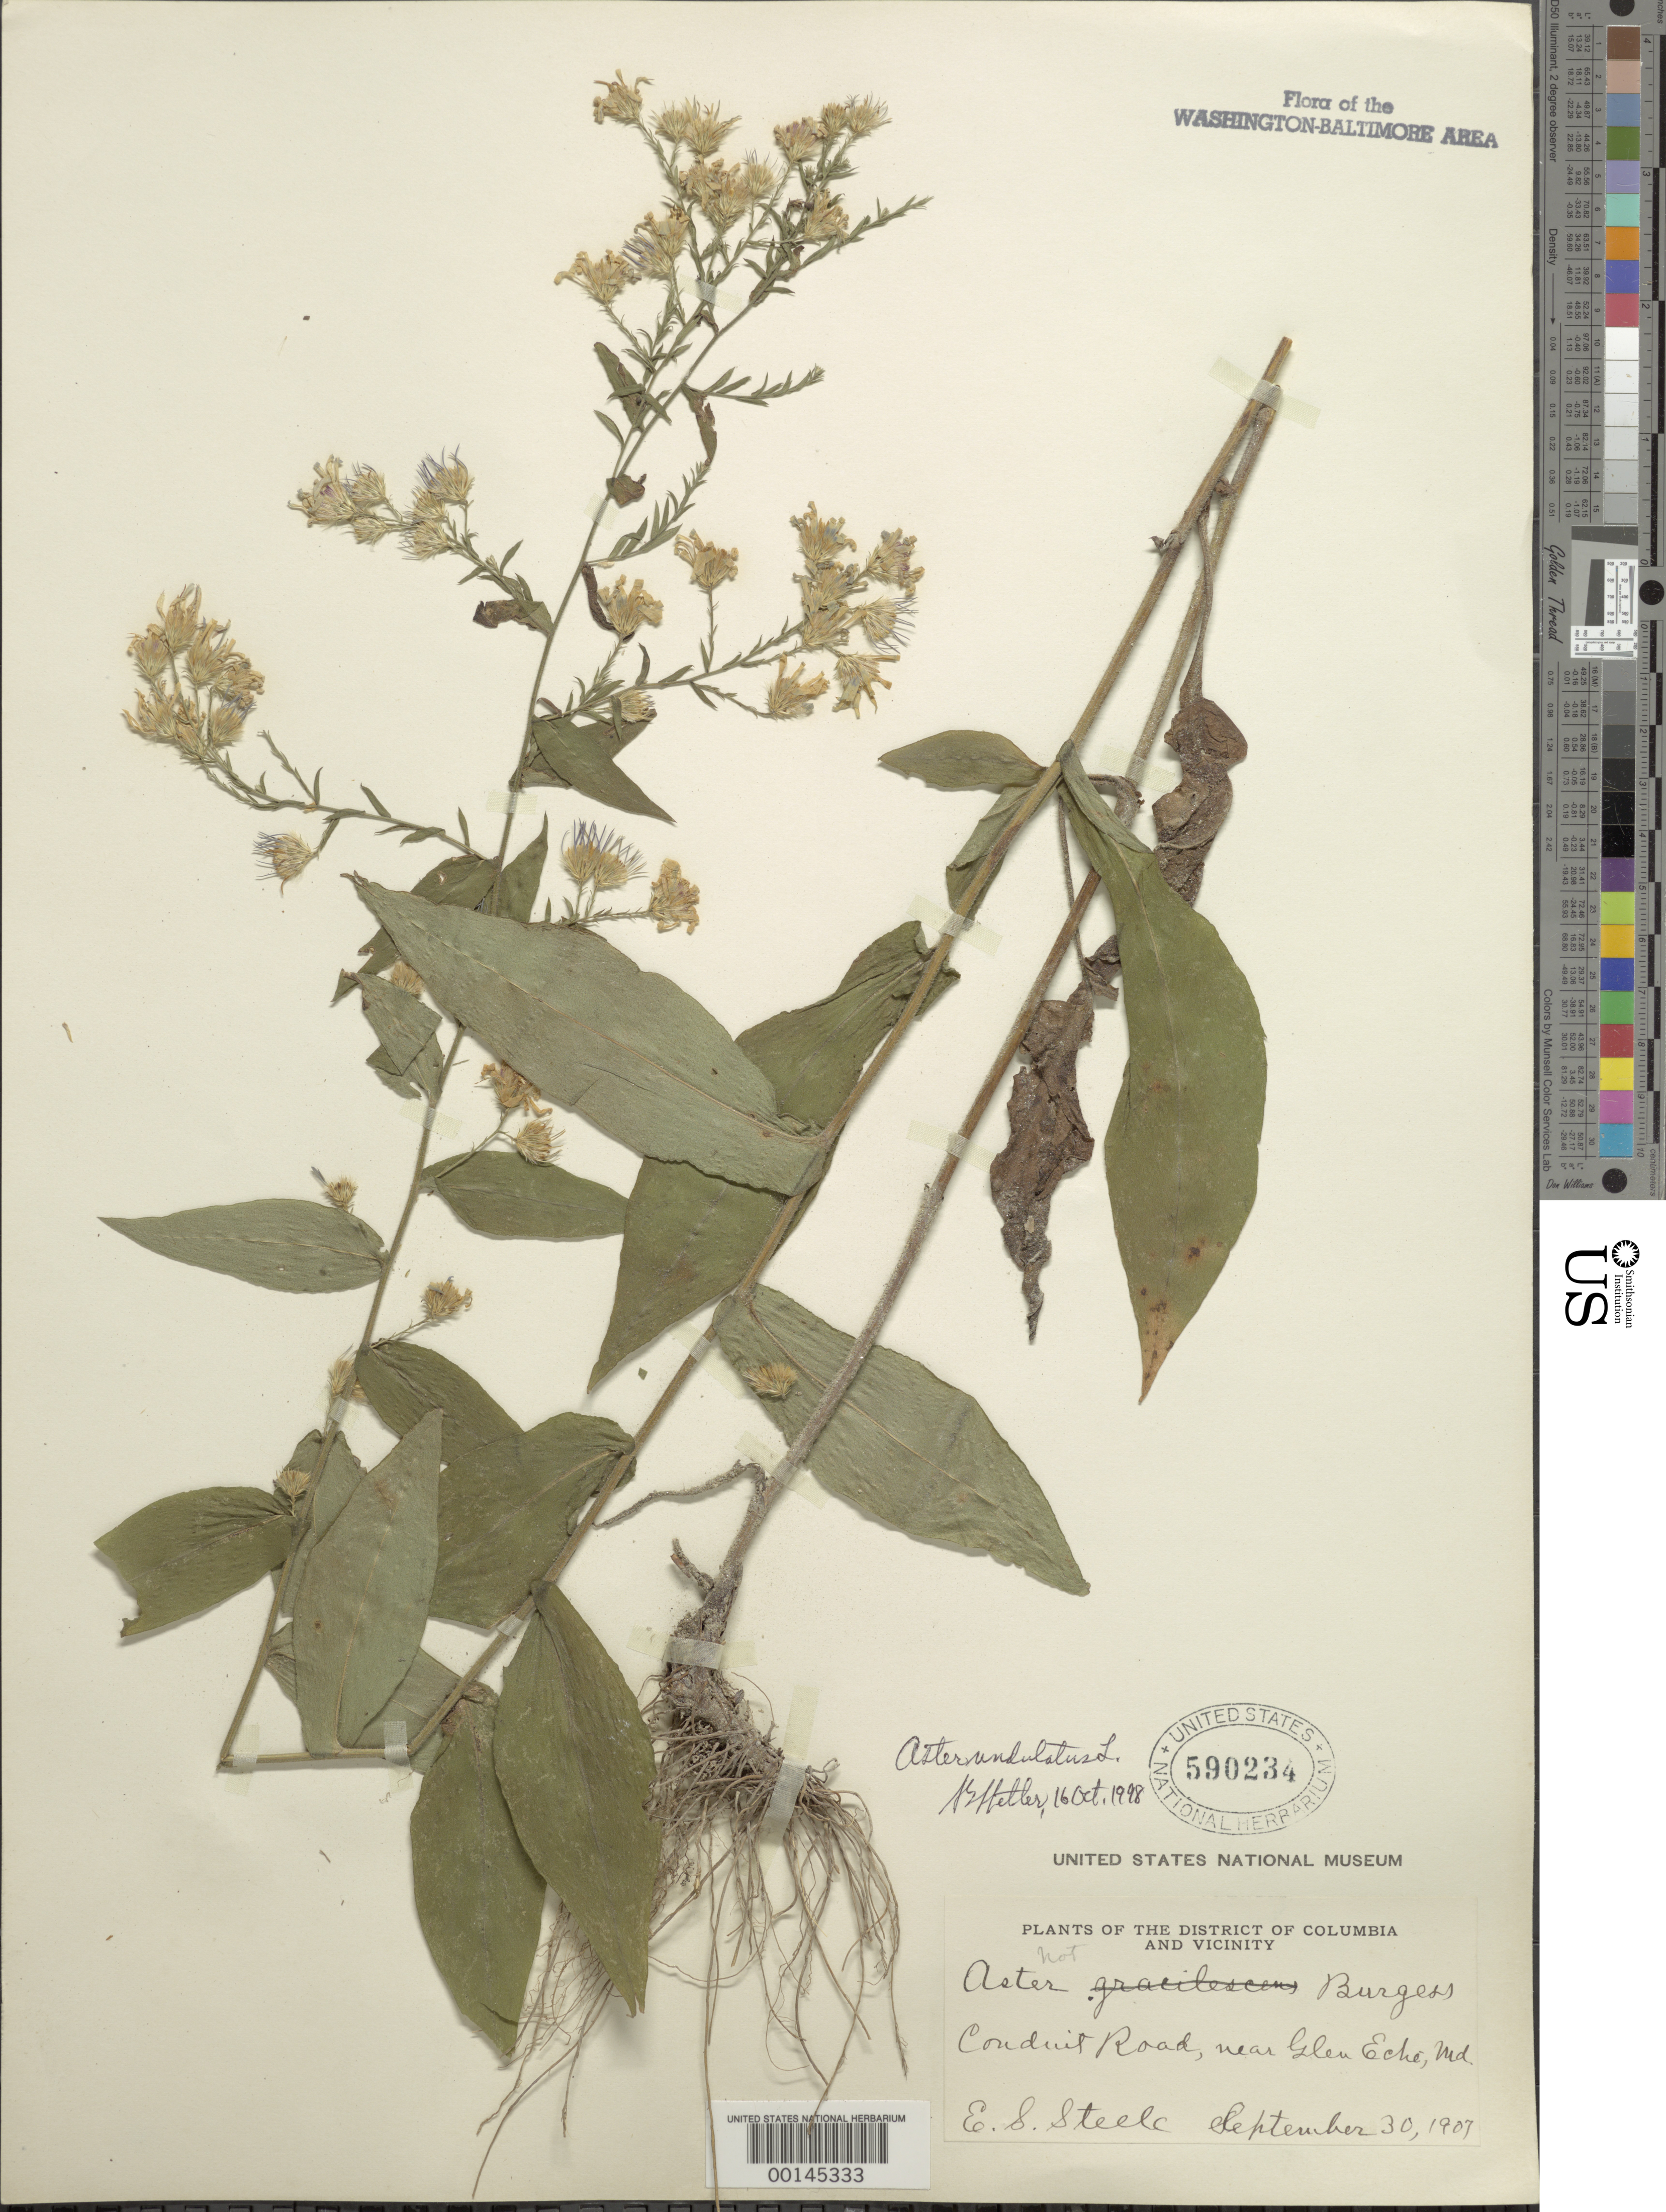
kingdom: Plantae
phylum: Tracheophyta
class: Magnoliopsida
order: Asterales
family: Asteraceae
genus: Symphyotrichum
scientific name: Symphyotrichum undulatum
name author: (L.) G.L. Nesom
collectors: E. Steele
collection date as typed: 30 Sep 1907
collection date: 1907-09-30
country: United States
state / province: Maryland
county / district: Montgomery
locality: Conduit Road near Glen Echo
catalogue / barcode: US 590234